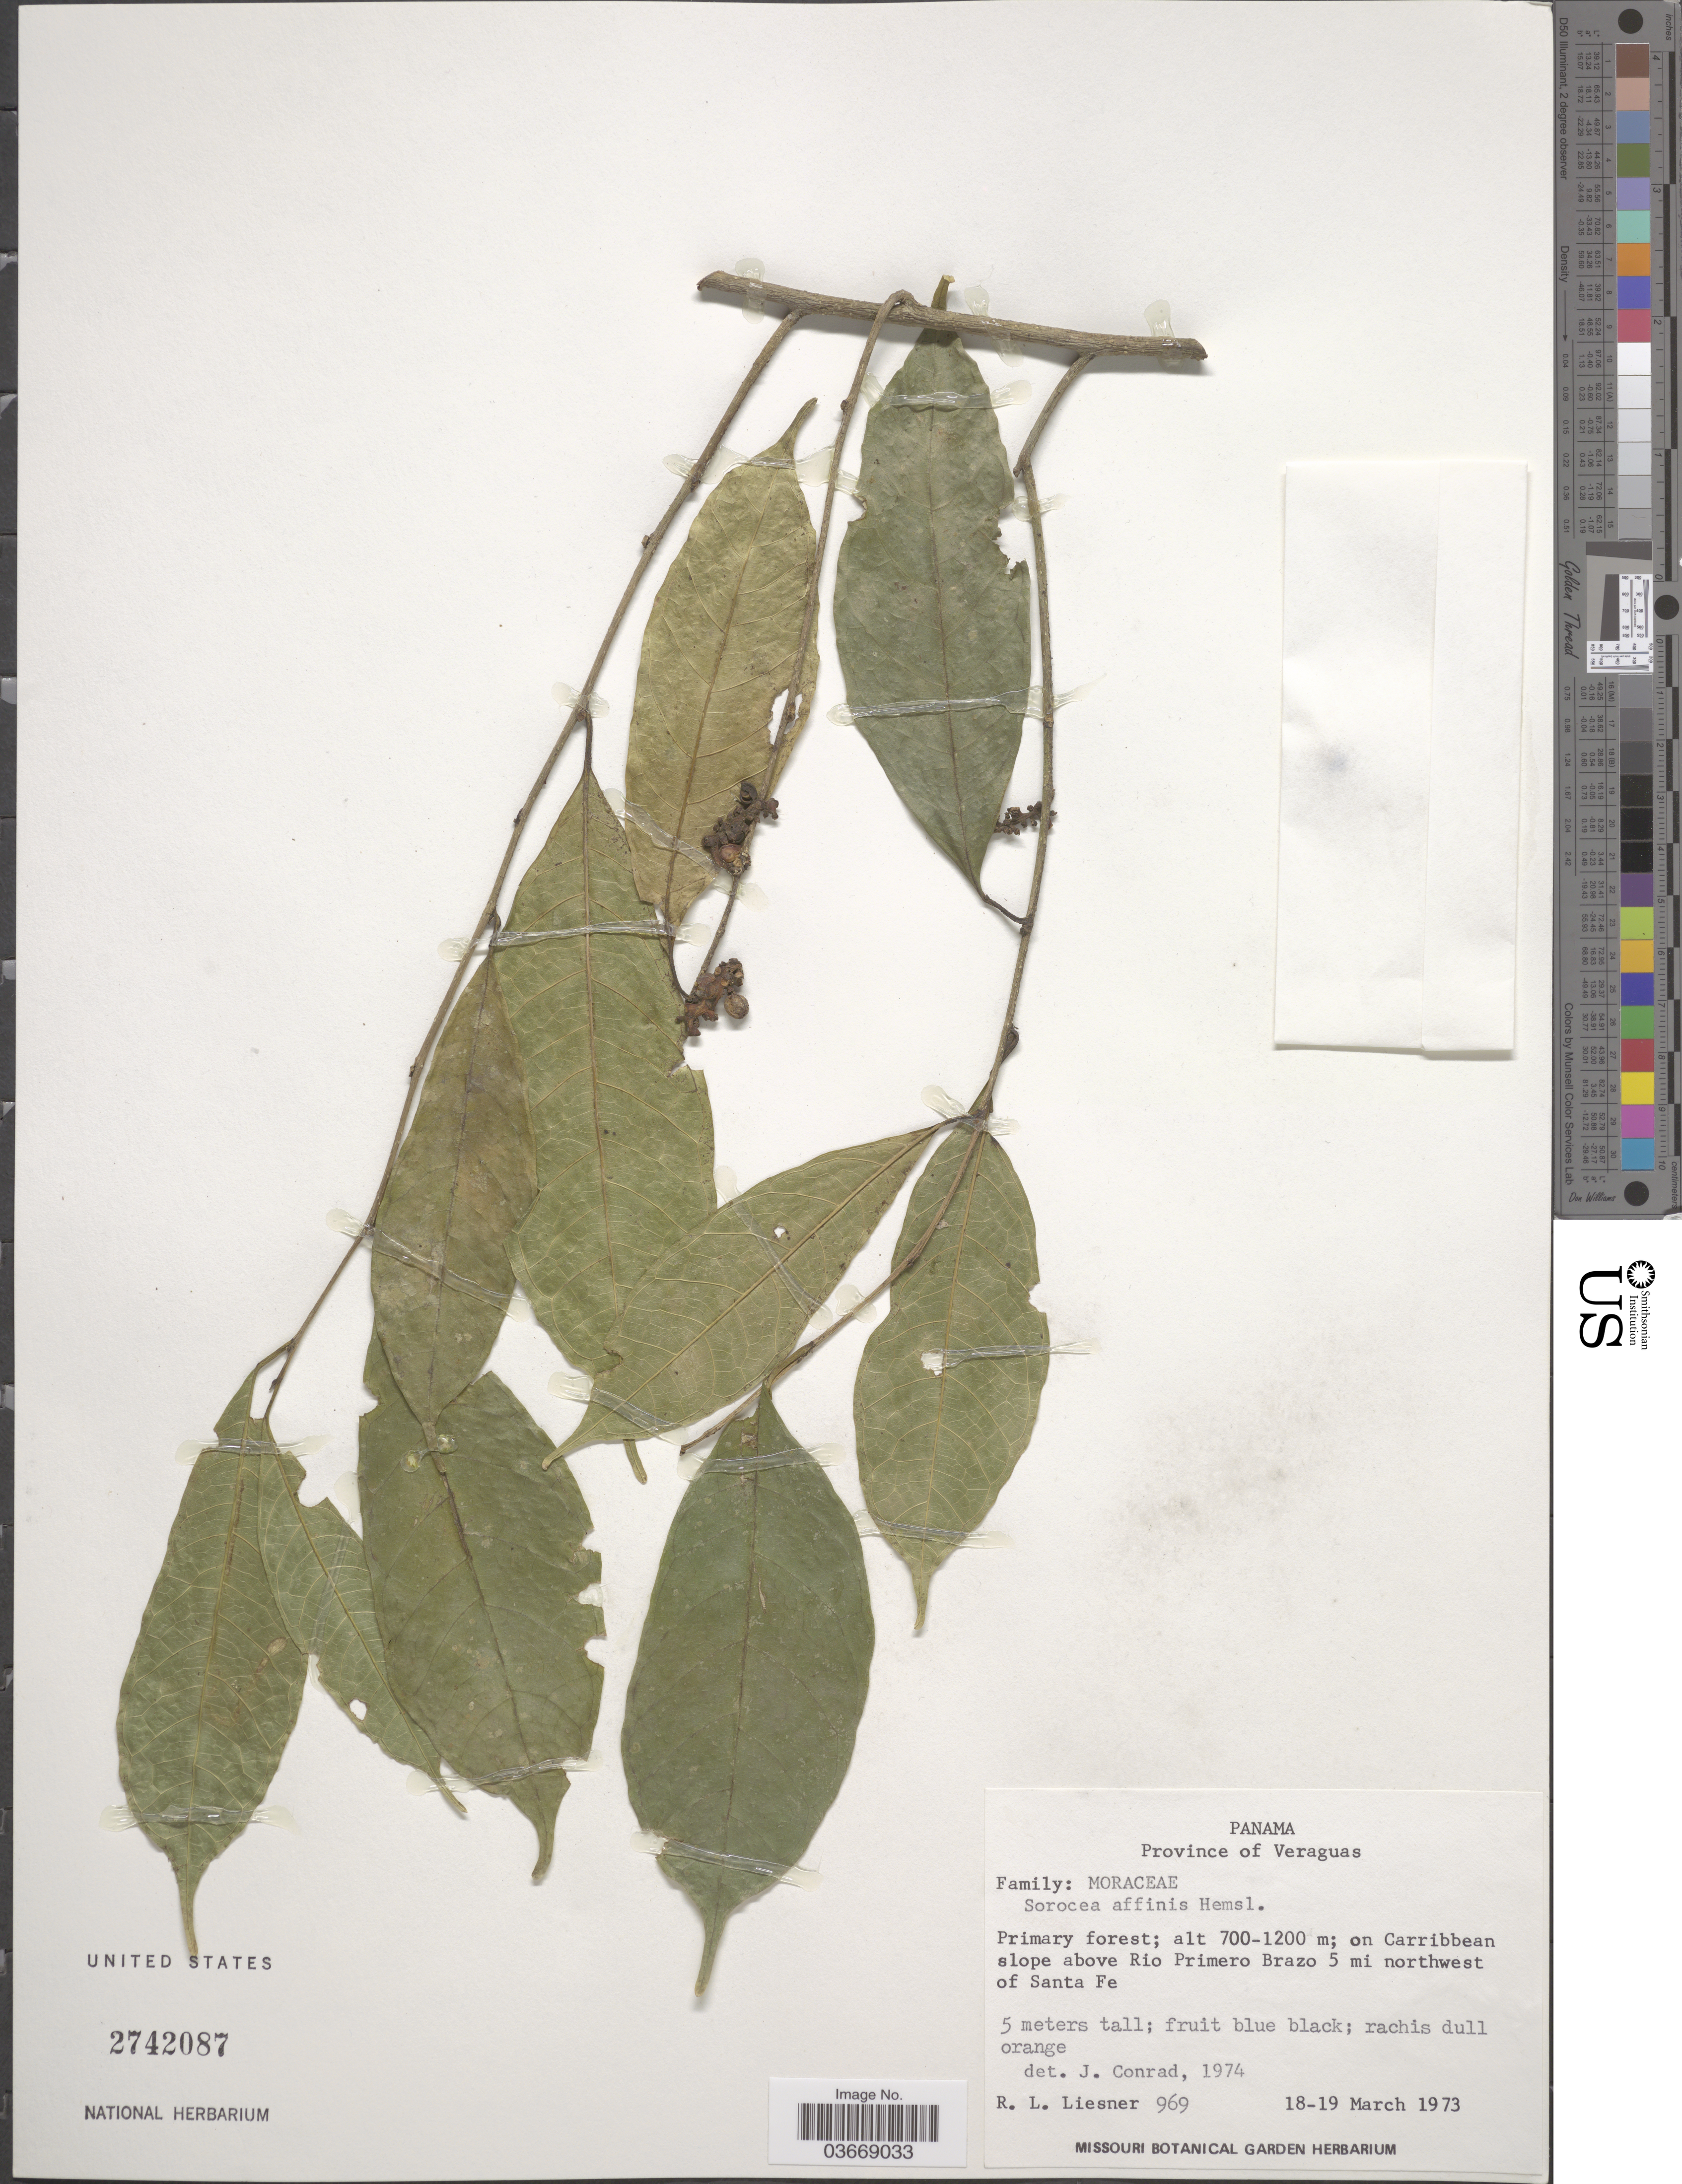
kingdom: Plantae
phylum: Tracheophyta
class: Magnoliopsida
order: Rosales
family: Moraceae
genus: Sorocea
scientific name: Sorocea affinis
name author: Hemsl.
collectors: R. L. Liesner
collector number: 969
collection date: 1973-03-18/1973-03-19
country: Panama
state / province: Veraguas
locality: Primary forest; on Caribbean slope above Río Primero Brazo 5 mi northwest of Santa Fe.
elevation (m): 700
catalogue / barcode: US 2742087